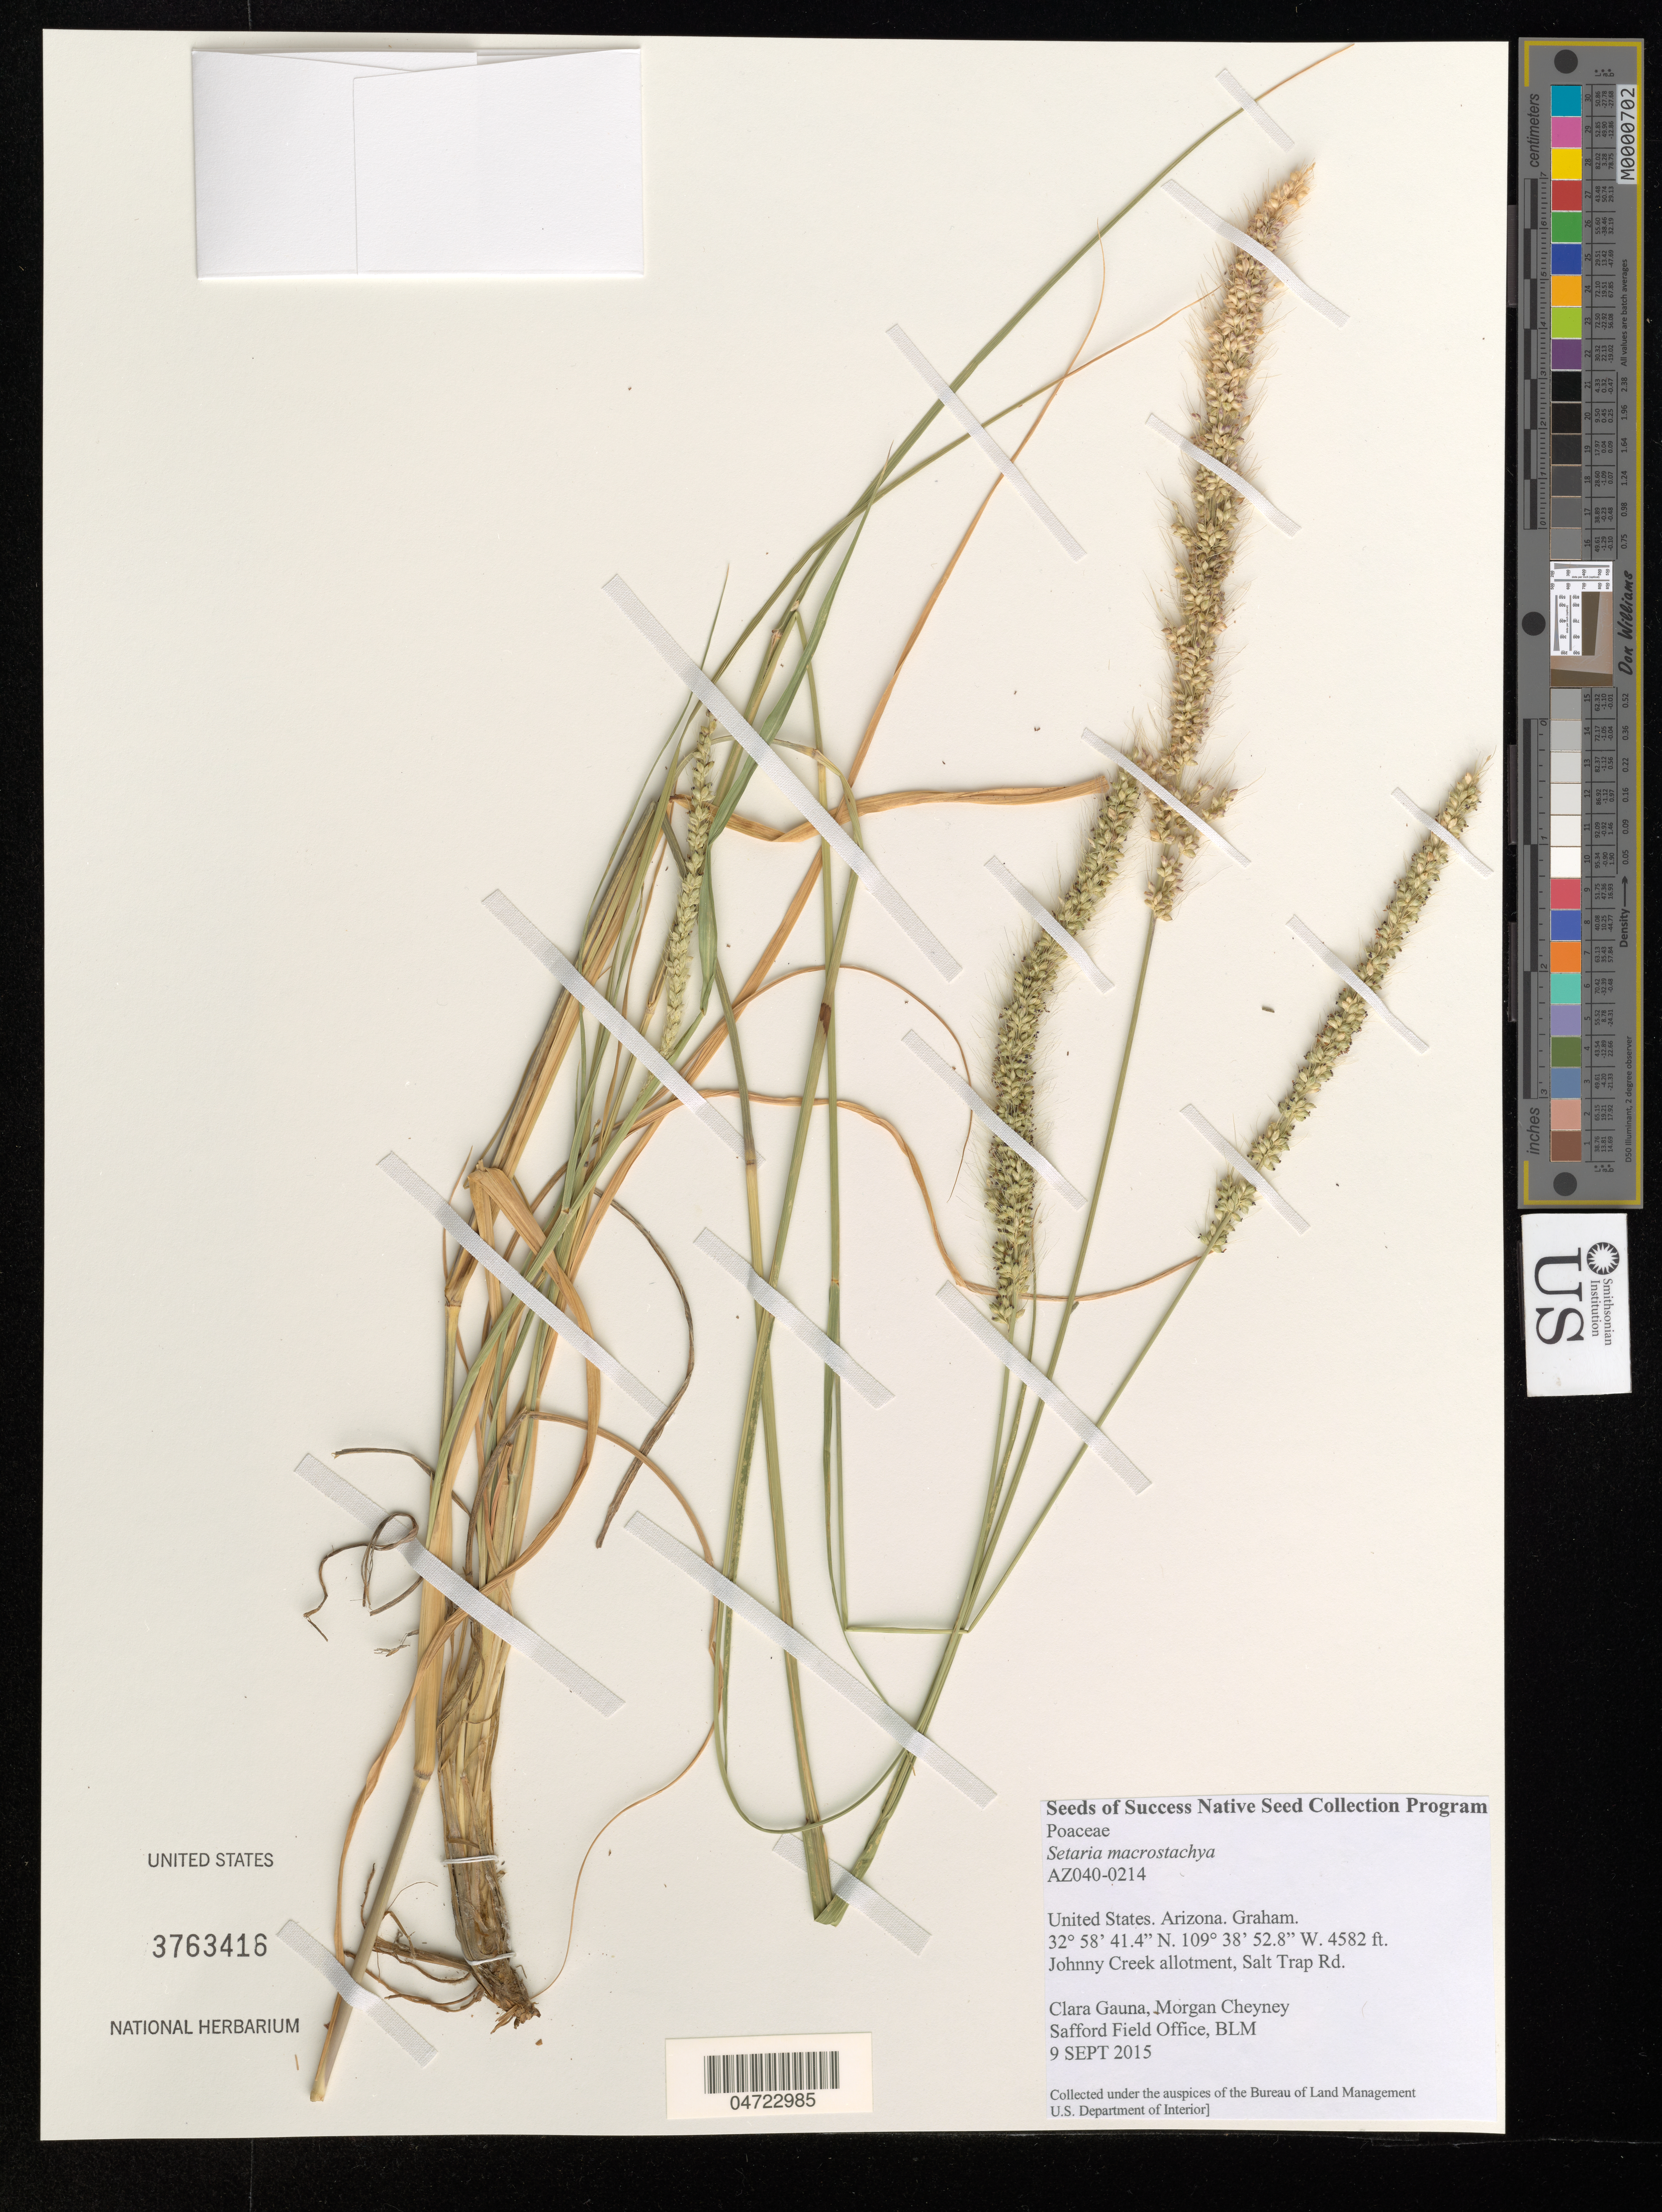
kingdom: Plantae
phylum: Tracheophyta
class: Liliopsida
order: Poales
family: Poaceae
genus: Setaria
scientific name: Setaria macrostachya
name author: Kunth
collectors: C. Gauna & M. Cheyney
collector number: AZ040-0214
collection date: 2015-09-09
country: United States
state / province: Arizona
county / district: Graham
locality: Graham. Johnny Creek allotment, Salt Trap Rd.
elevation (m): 1397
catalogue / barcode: US 3763416